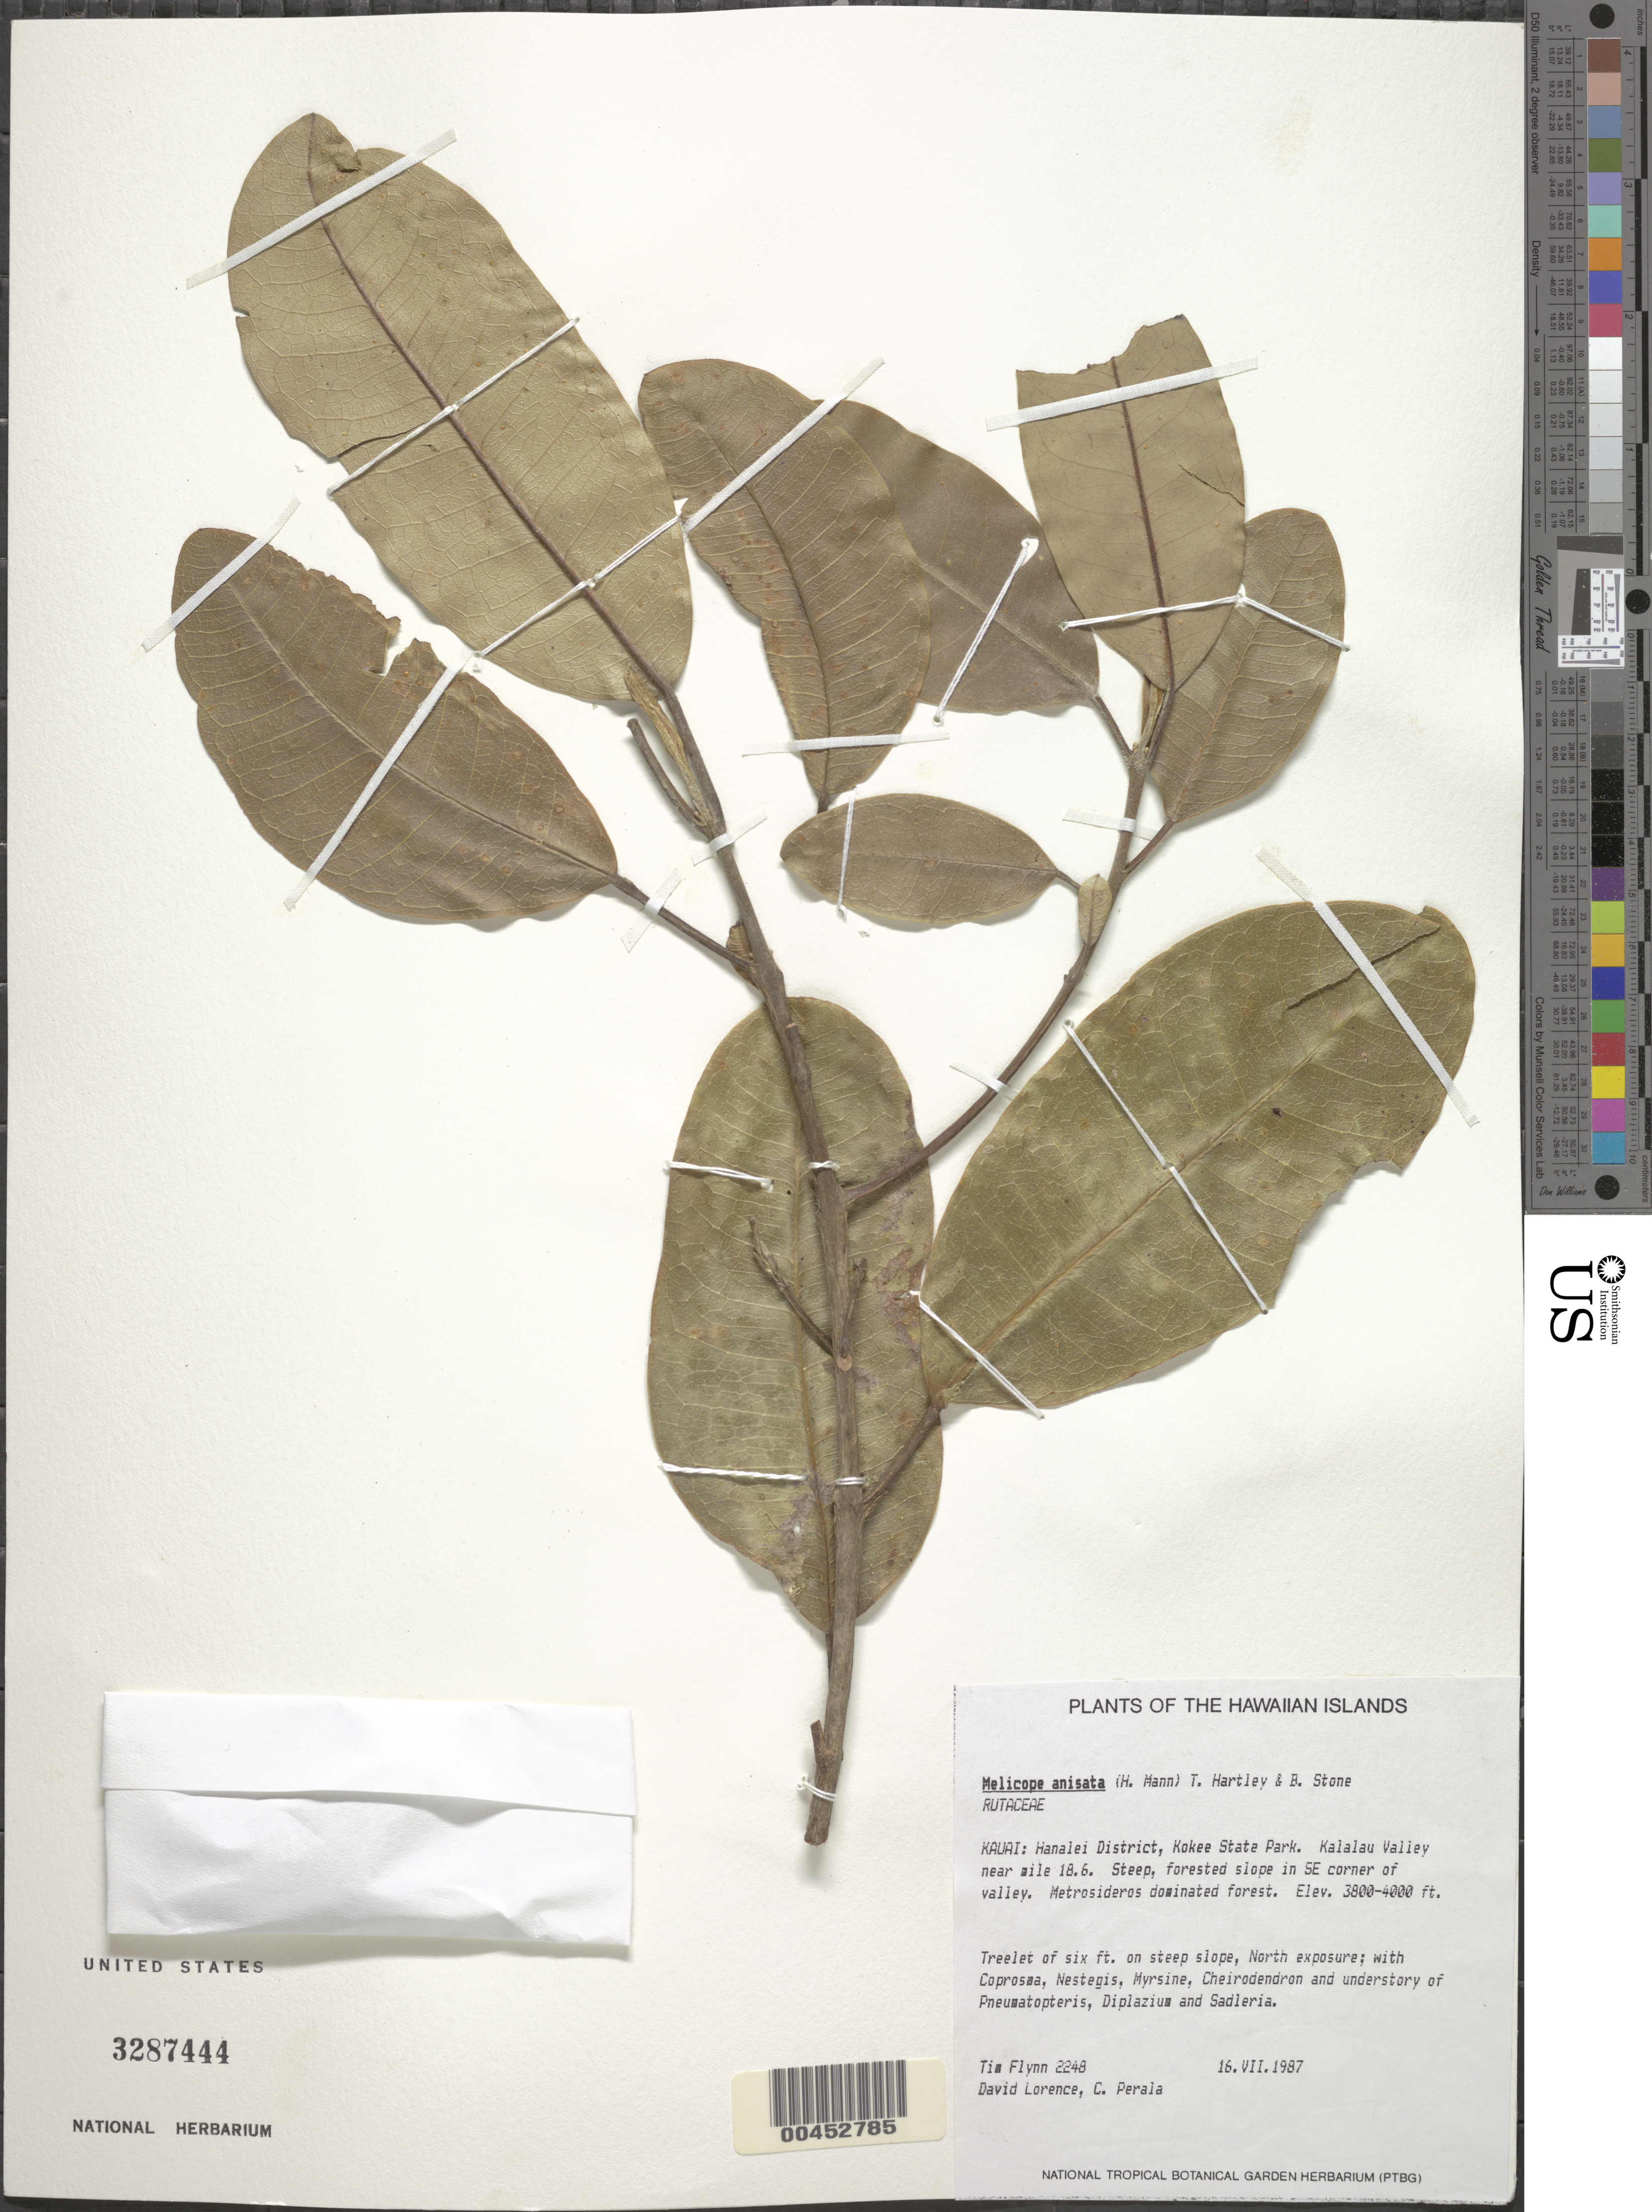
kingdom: Plantae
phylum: Tracheophyta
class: Magnoliopsida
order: Sapindales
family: Rutaceae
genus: Melicope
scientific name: Melicope anisata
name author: (H. Mann) T.G. Hartley & B.C. Stone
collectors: T. W. Flynn, D. Lorence & C. Perala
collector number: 2248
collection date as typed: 16 Jul 1987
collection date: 1987-07-16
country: United States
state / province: Hawaii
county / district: Kauai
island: Kaua'i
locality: Hanalei Dist, Kokee State Park. Kalalau Valley near mi 18.6, in SE corner of valley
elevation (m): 1158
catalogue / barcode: US 3287444